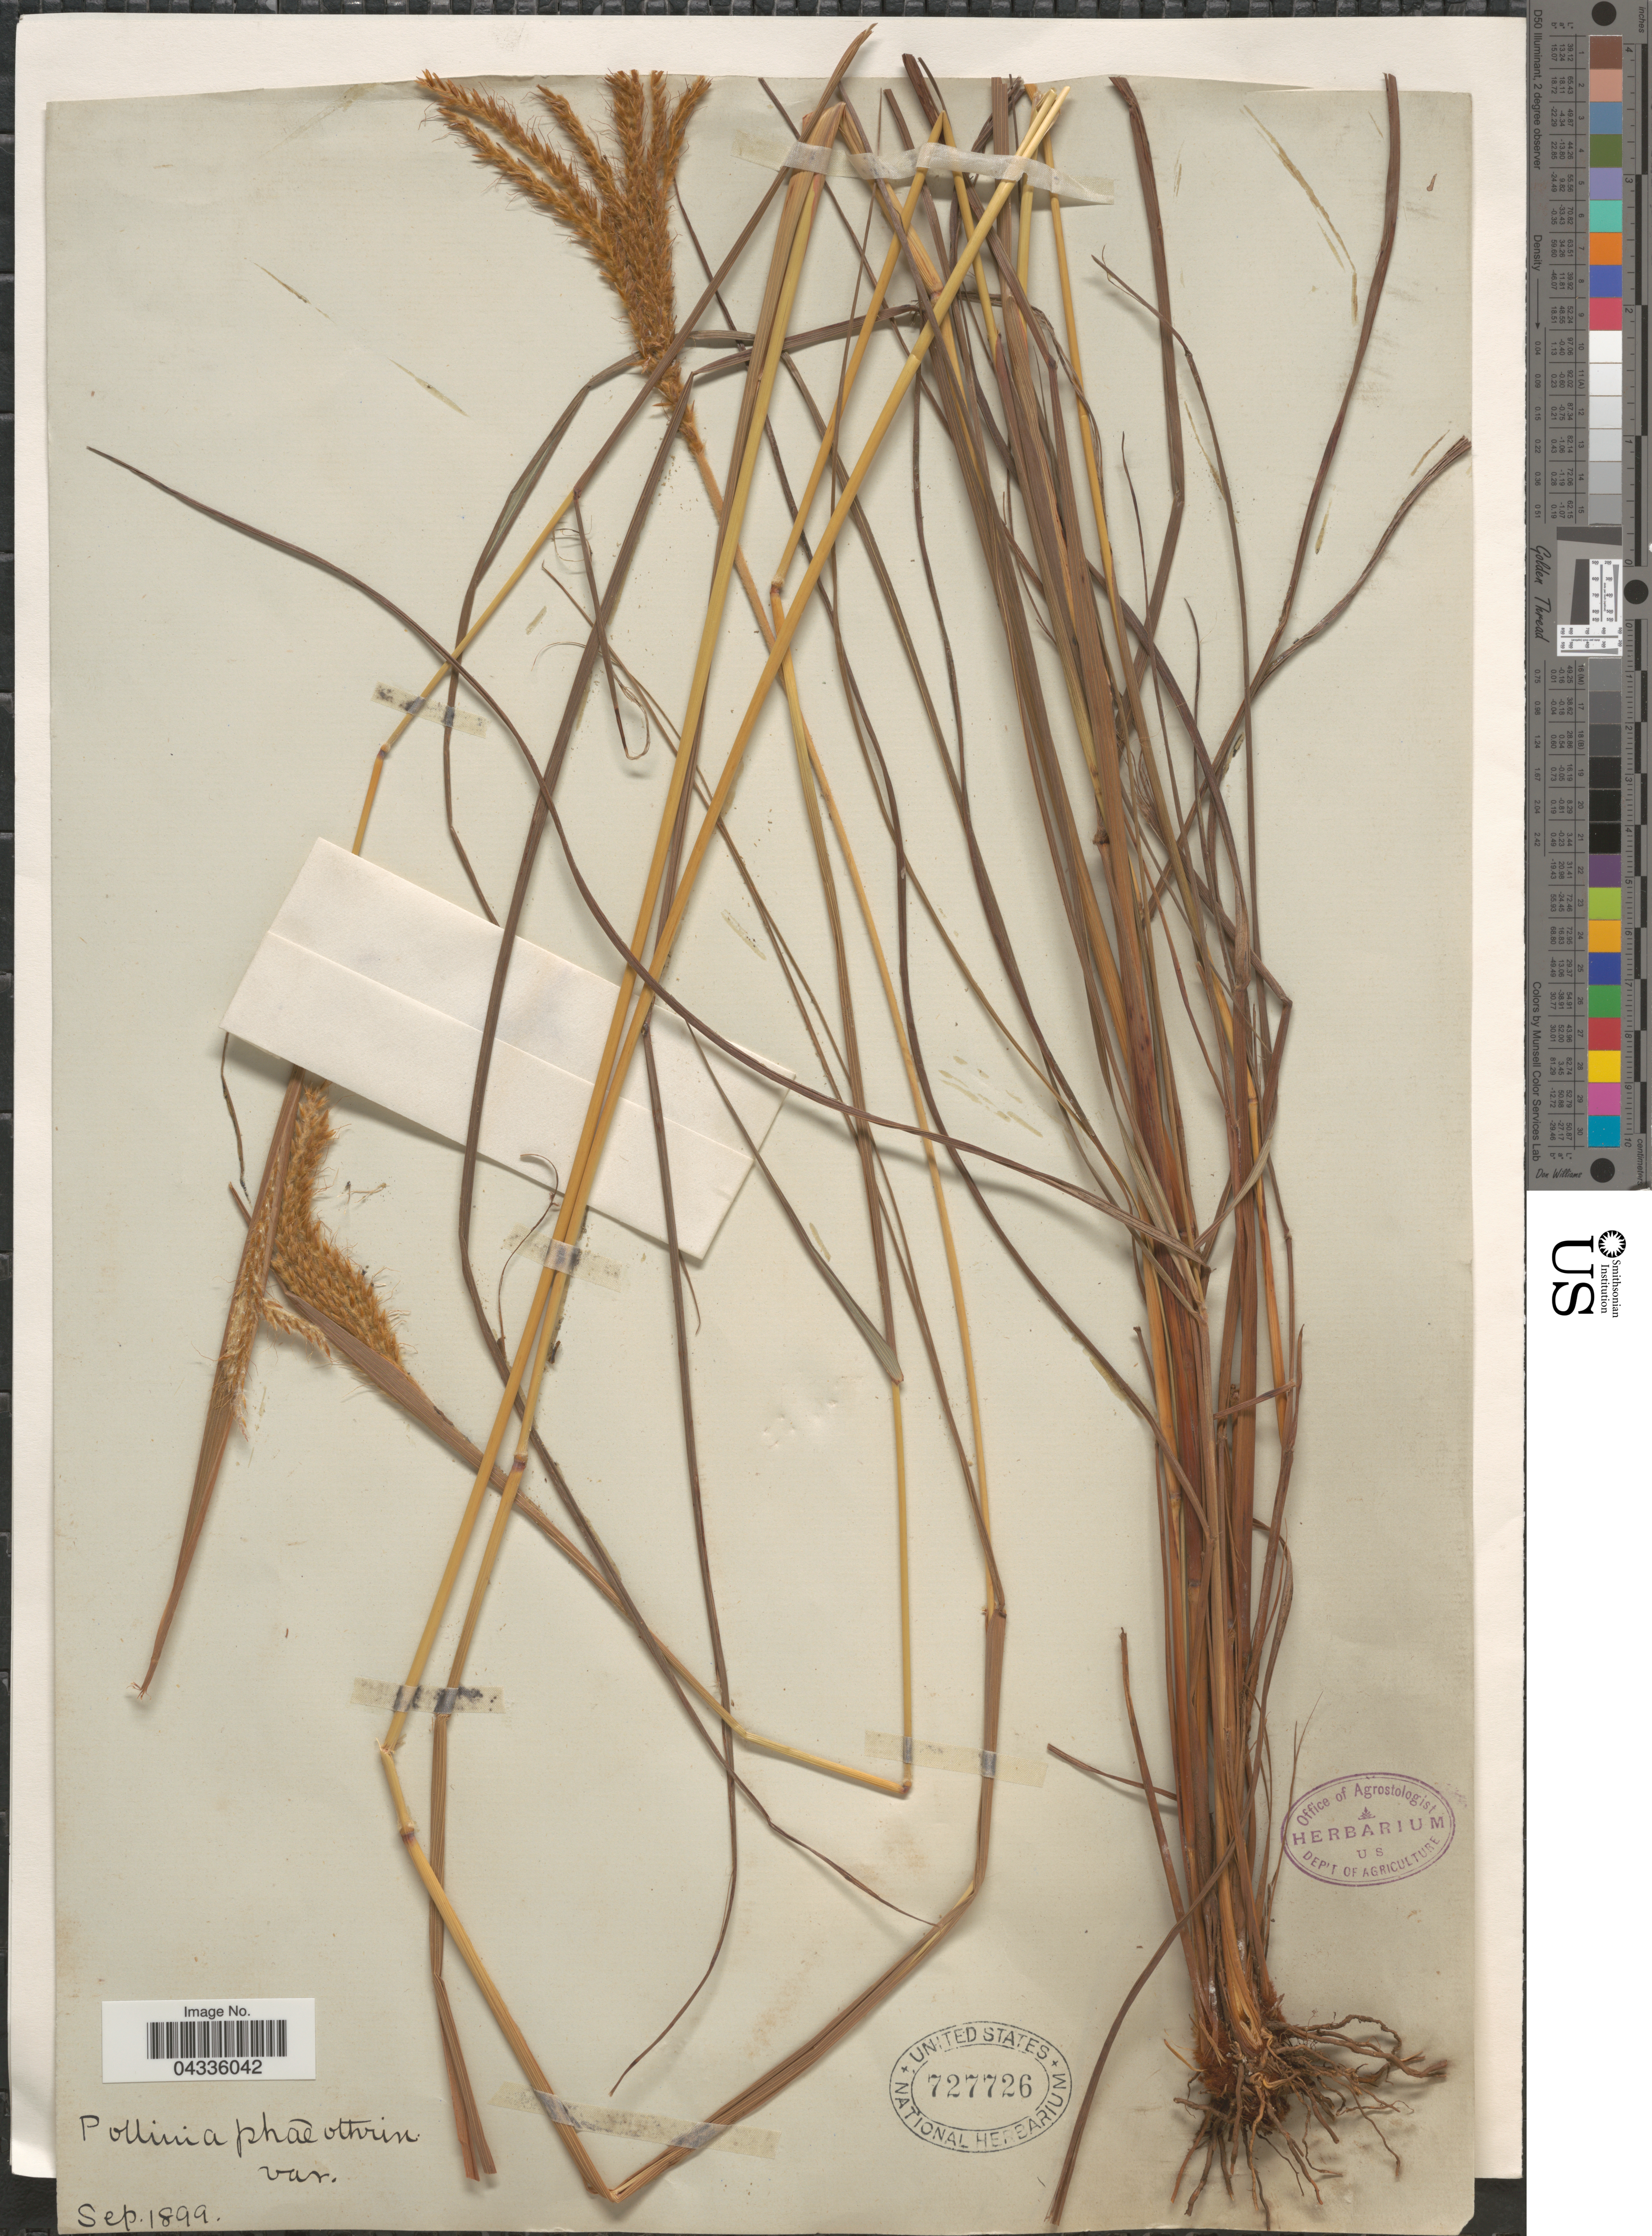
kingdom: Plantae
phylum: Tracheophyta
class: Liliopsida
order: Poales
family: Poaceae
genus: Eulalia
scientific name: Eulalia phaeothrix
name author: (Hack.) Kuntze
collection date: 1899-09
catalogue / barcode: US 727726